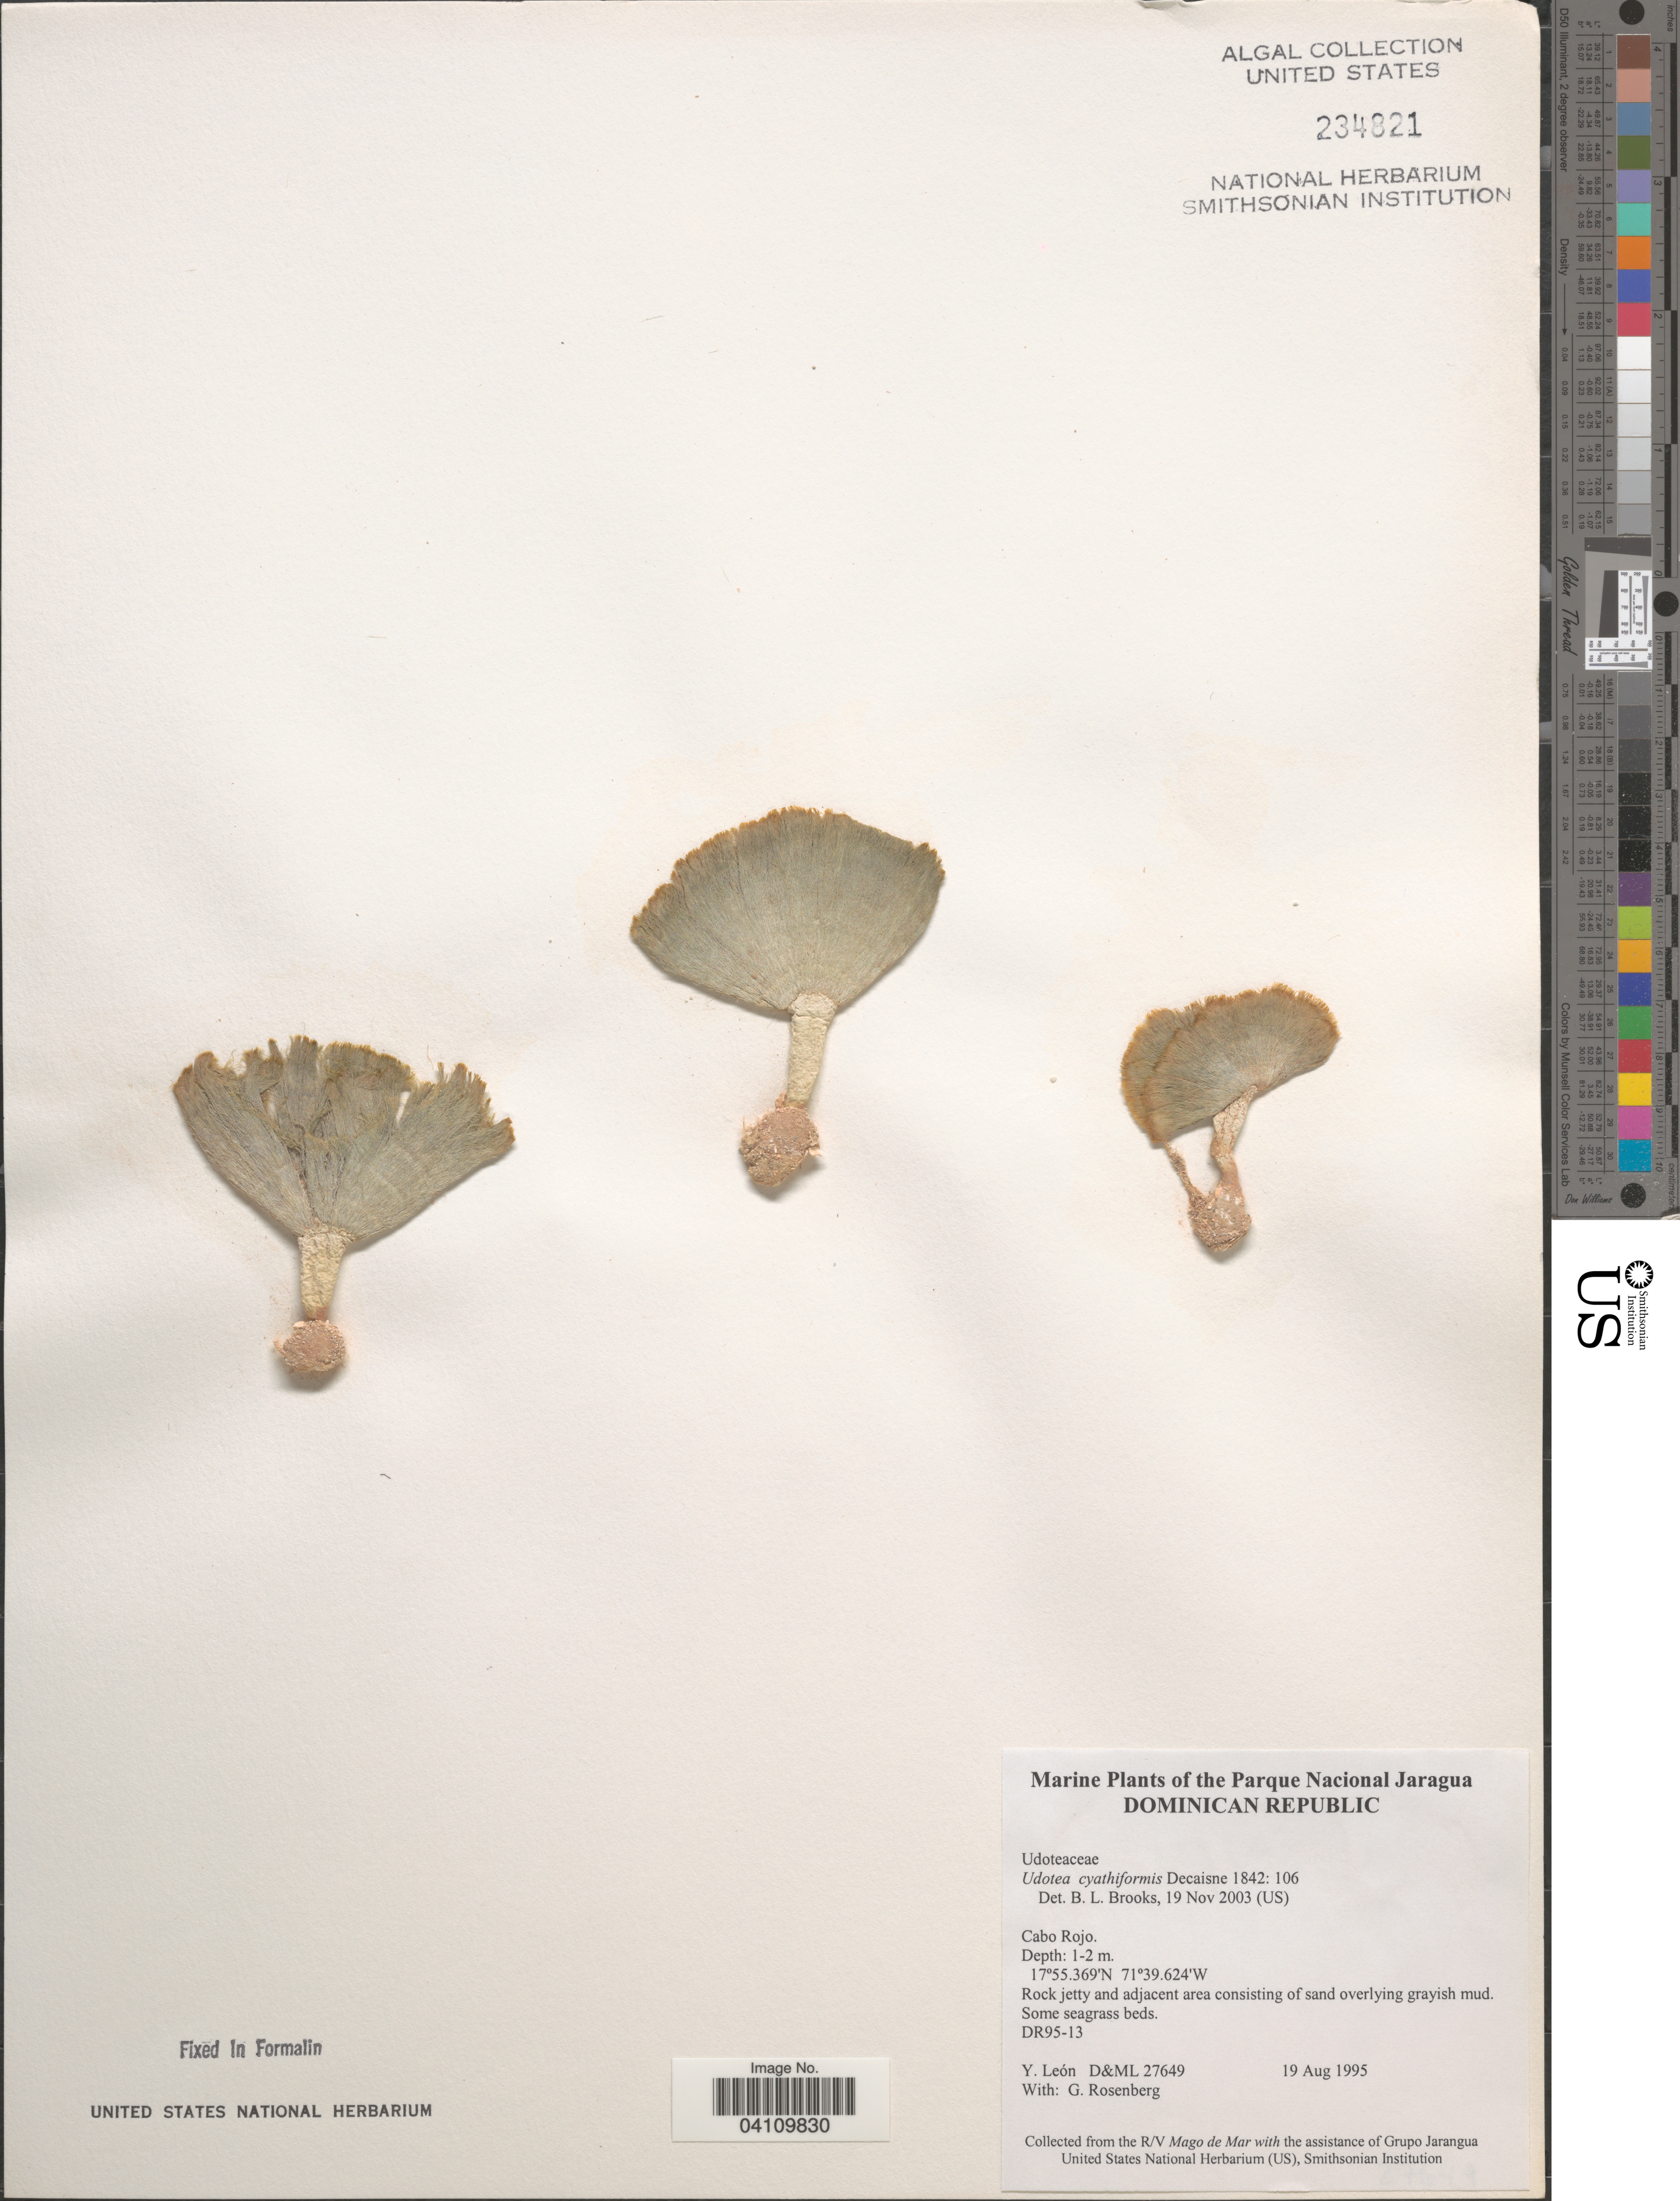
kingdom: Plantae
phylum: Chlorophyta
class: Ulvophyceae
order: Bryopsidales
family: Udoteaceae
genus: Udotea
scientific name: Udotea cyathiformis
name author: Decne.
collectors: Y. León & G. Rosenberg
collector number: D&ML 27649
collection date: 1995-08-19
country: Dominican Republic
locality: The Parque Nacional Jaragua. Cabo Rojo. DR95-13 [unsure placement].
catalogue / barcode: US 234821